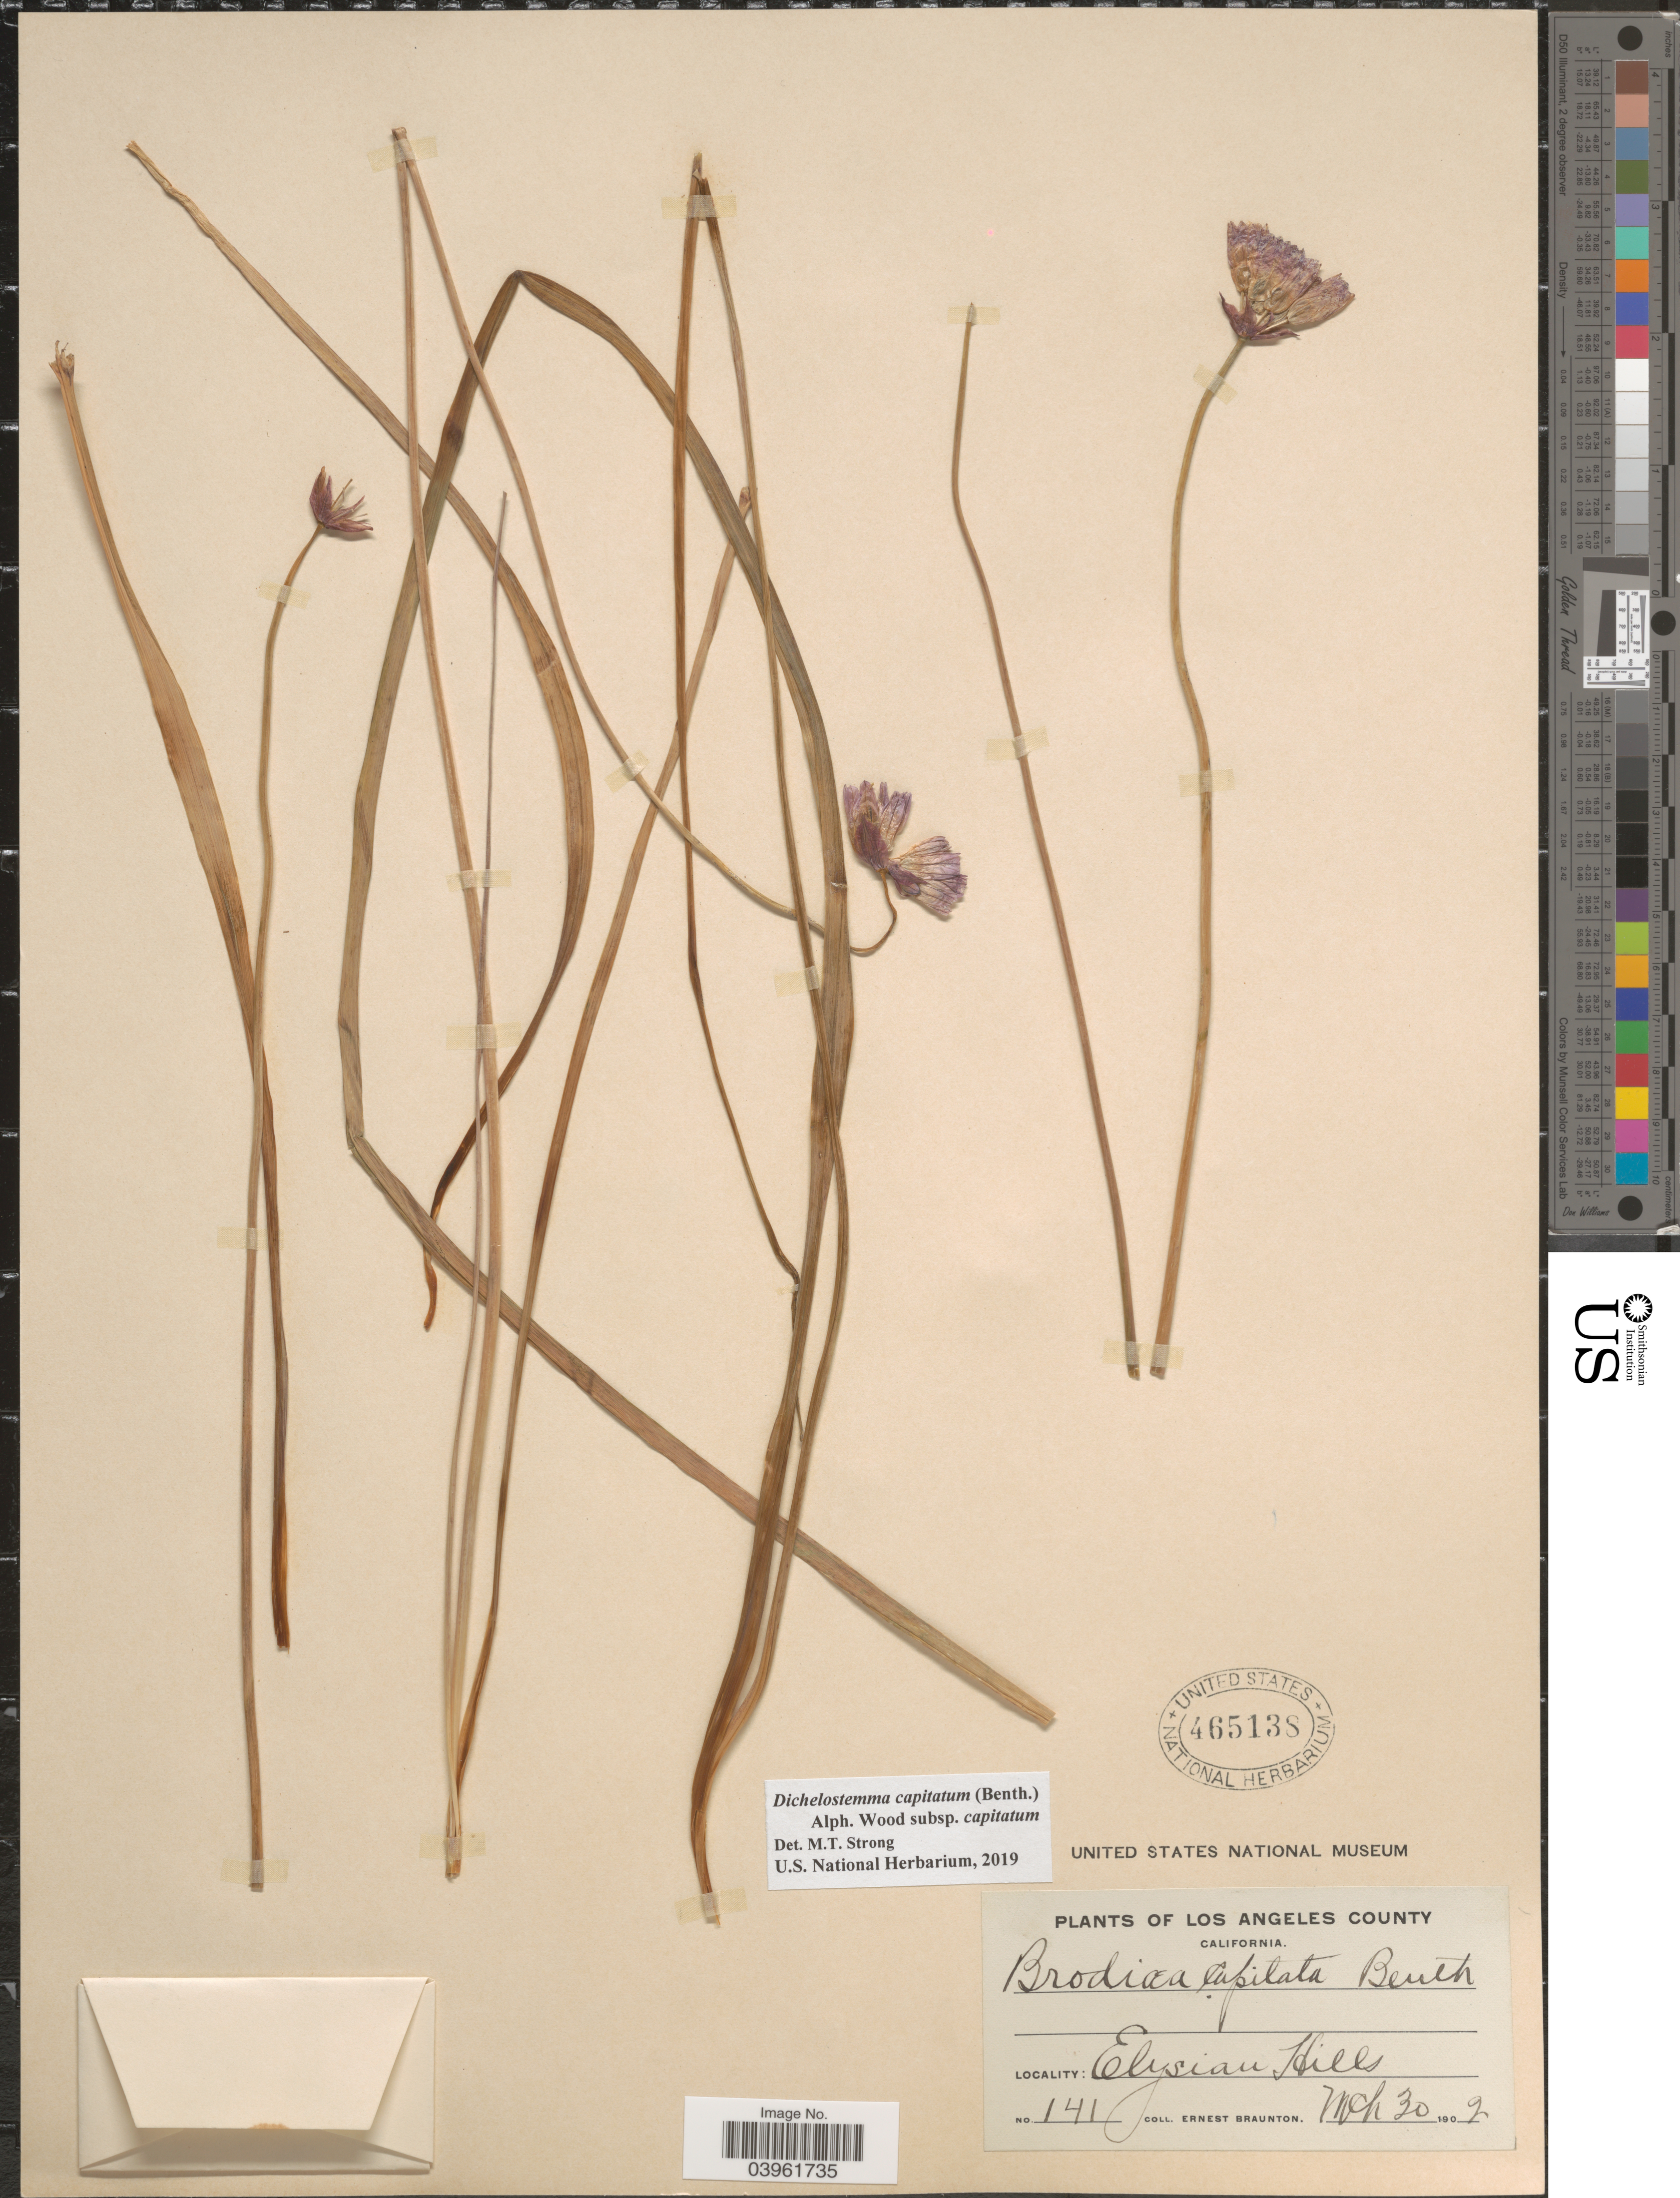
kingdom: Plantae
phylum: Tracheophyta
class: Liliopsida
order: Asparagales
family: Asparagaceae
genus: Dichelostemma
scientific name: Dichelostemma capitatum subsp. capitatum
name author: (Benth.) Alph. Wood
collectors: E. Braunton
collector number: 141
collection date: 1902-03-30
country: United States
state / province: California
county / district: Los Angeles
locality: Los Angeles County. Elysian Hills.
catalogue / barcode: US 465138